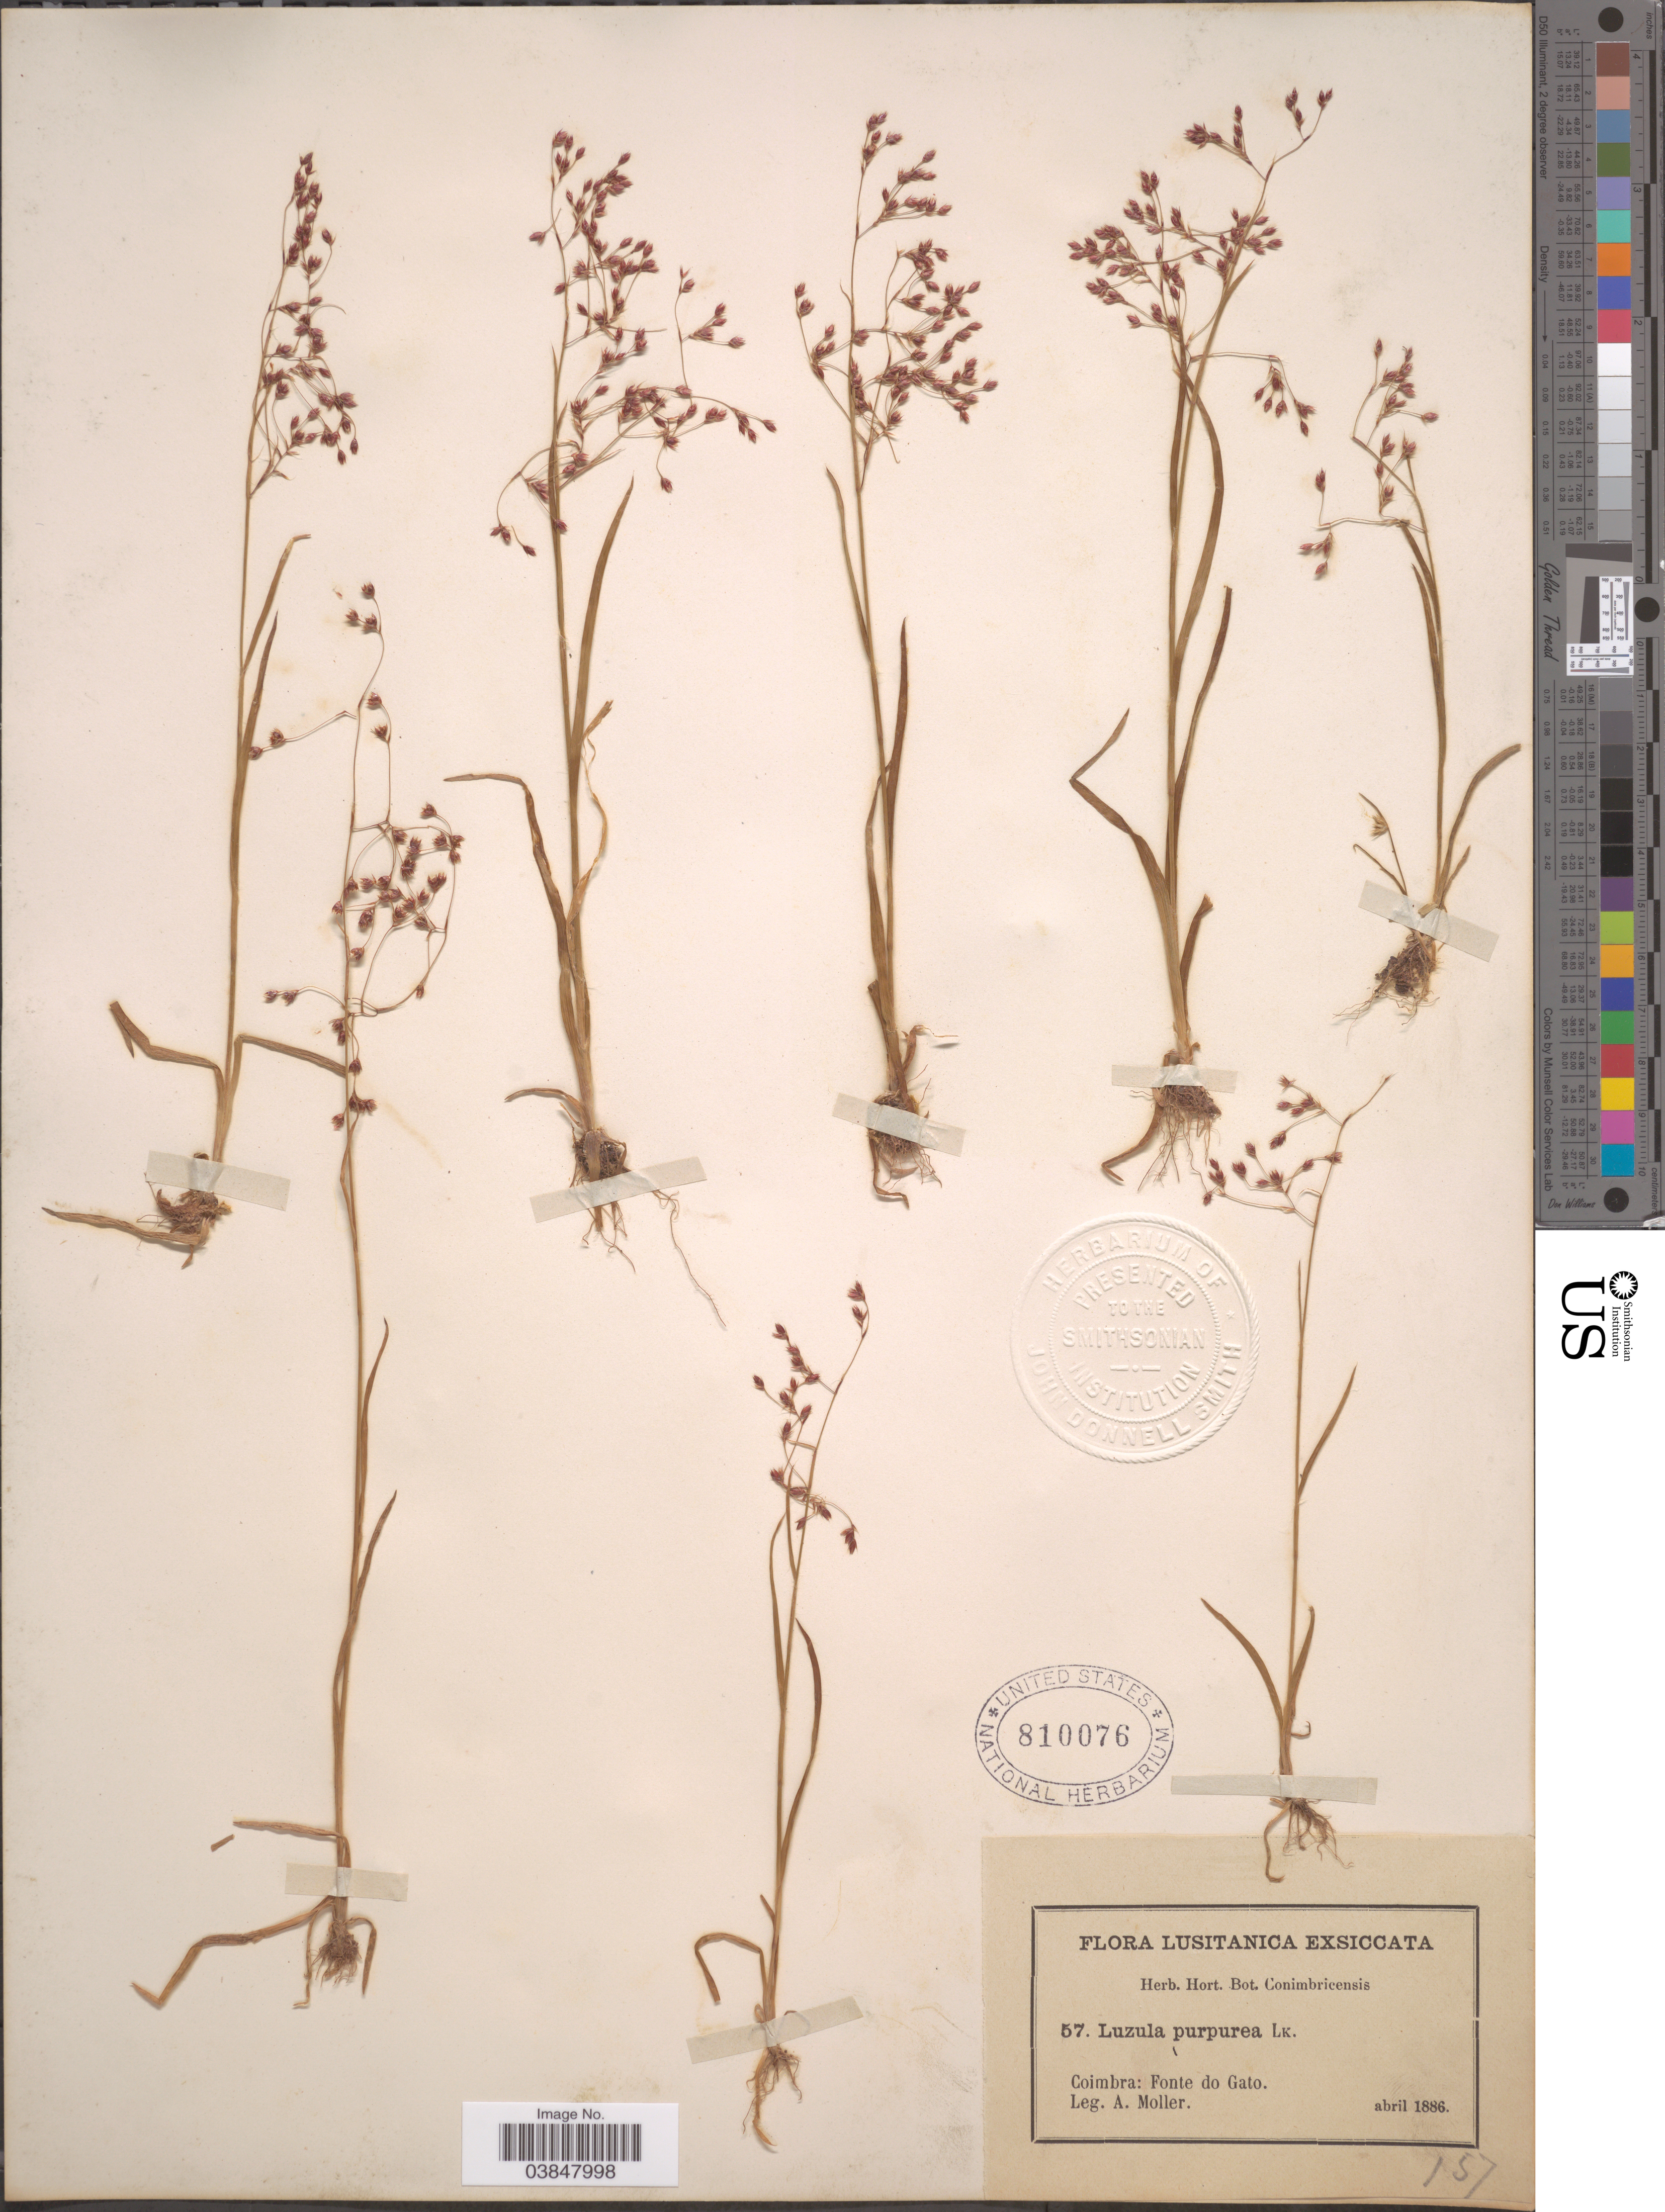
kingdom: Plantae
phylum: Tracheophyta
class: Liliopsida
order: Poales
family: Juncaceae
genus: Luzula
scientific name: Luzula purpurea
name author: Link ex E. Mey.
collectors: A. Moller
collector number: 57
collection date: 1886-04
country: Portugal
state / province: Coimbra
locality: Fonte do Gato.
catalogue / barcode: US 810076